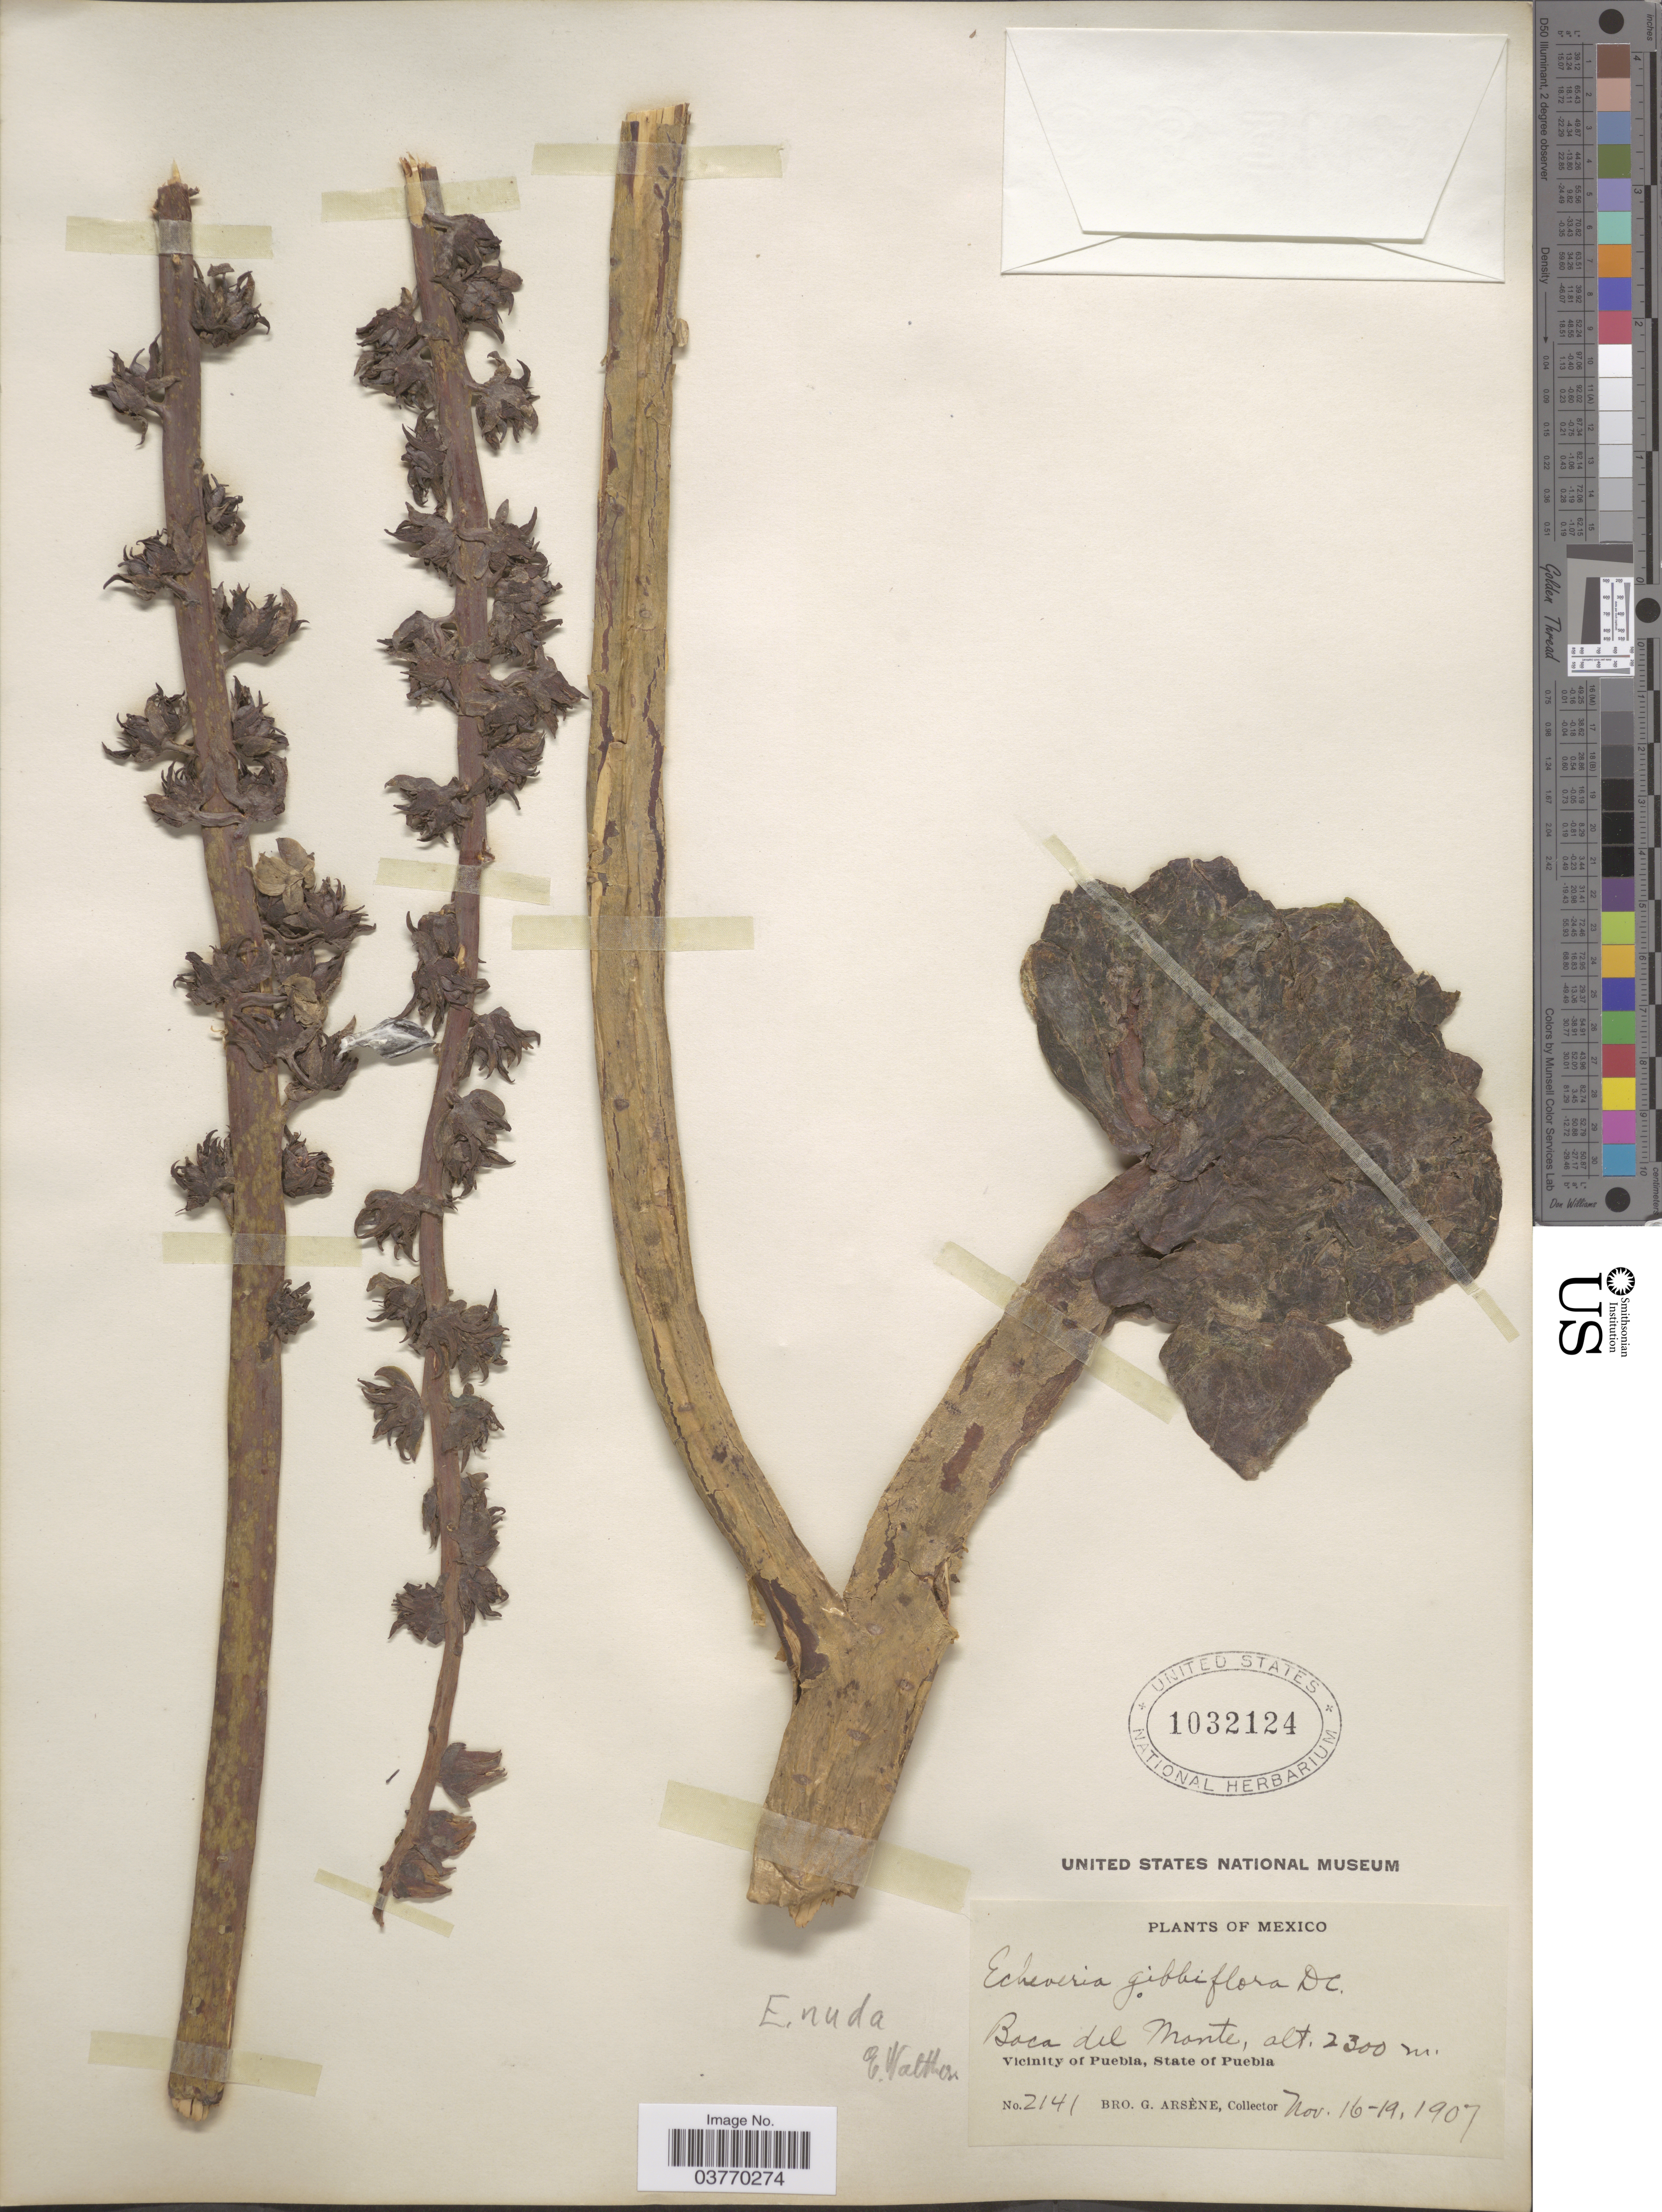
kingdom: Plantae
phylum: Tracheophyta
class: Magnoliopsida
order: Saxifragales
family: Crassulaceae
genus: Echeveria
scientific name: Echeveria nuda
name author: Baker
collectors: Bro. G. Arsène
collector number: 2141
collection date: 1907-11-16/1907-11-19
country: Mexico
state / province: Puebla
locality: Boca del Monte. Vicinity of Puebla.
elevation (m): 2300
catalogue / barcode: US 1032124